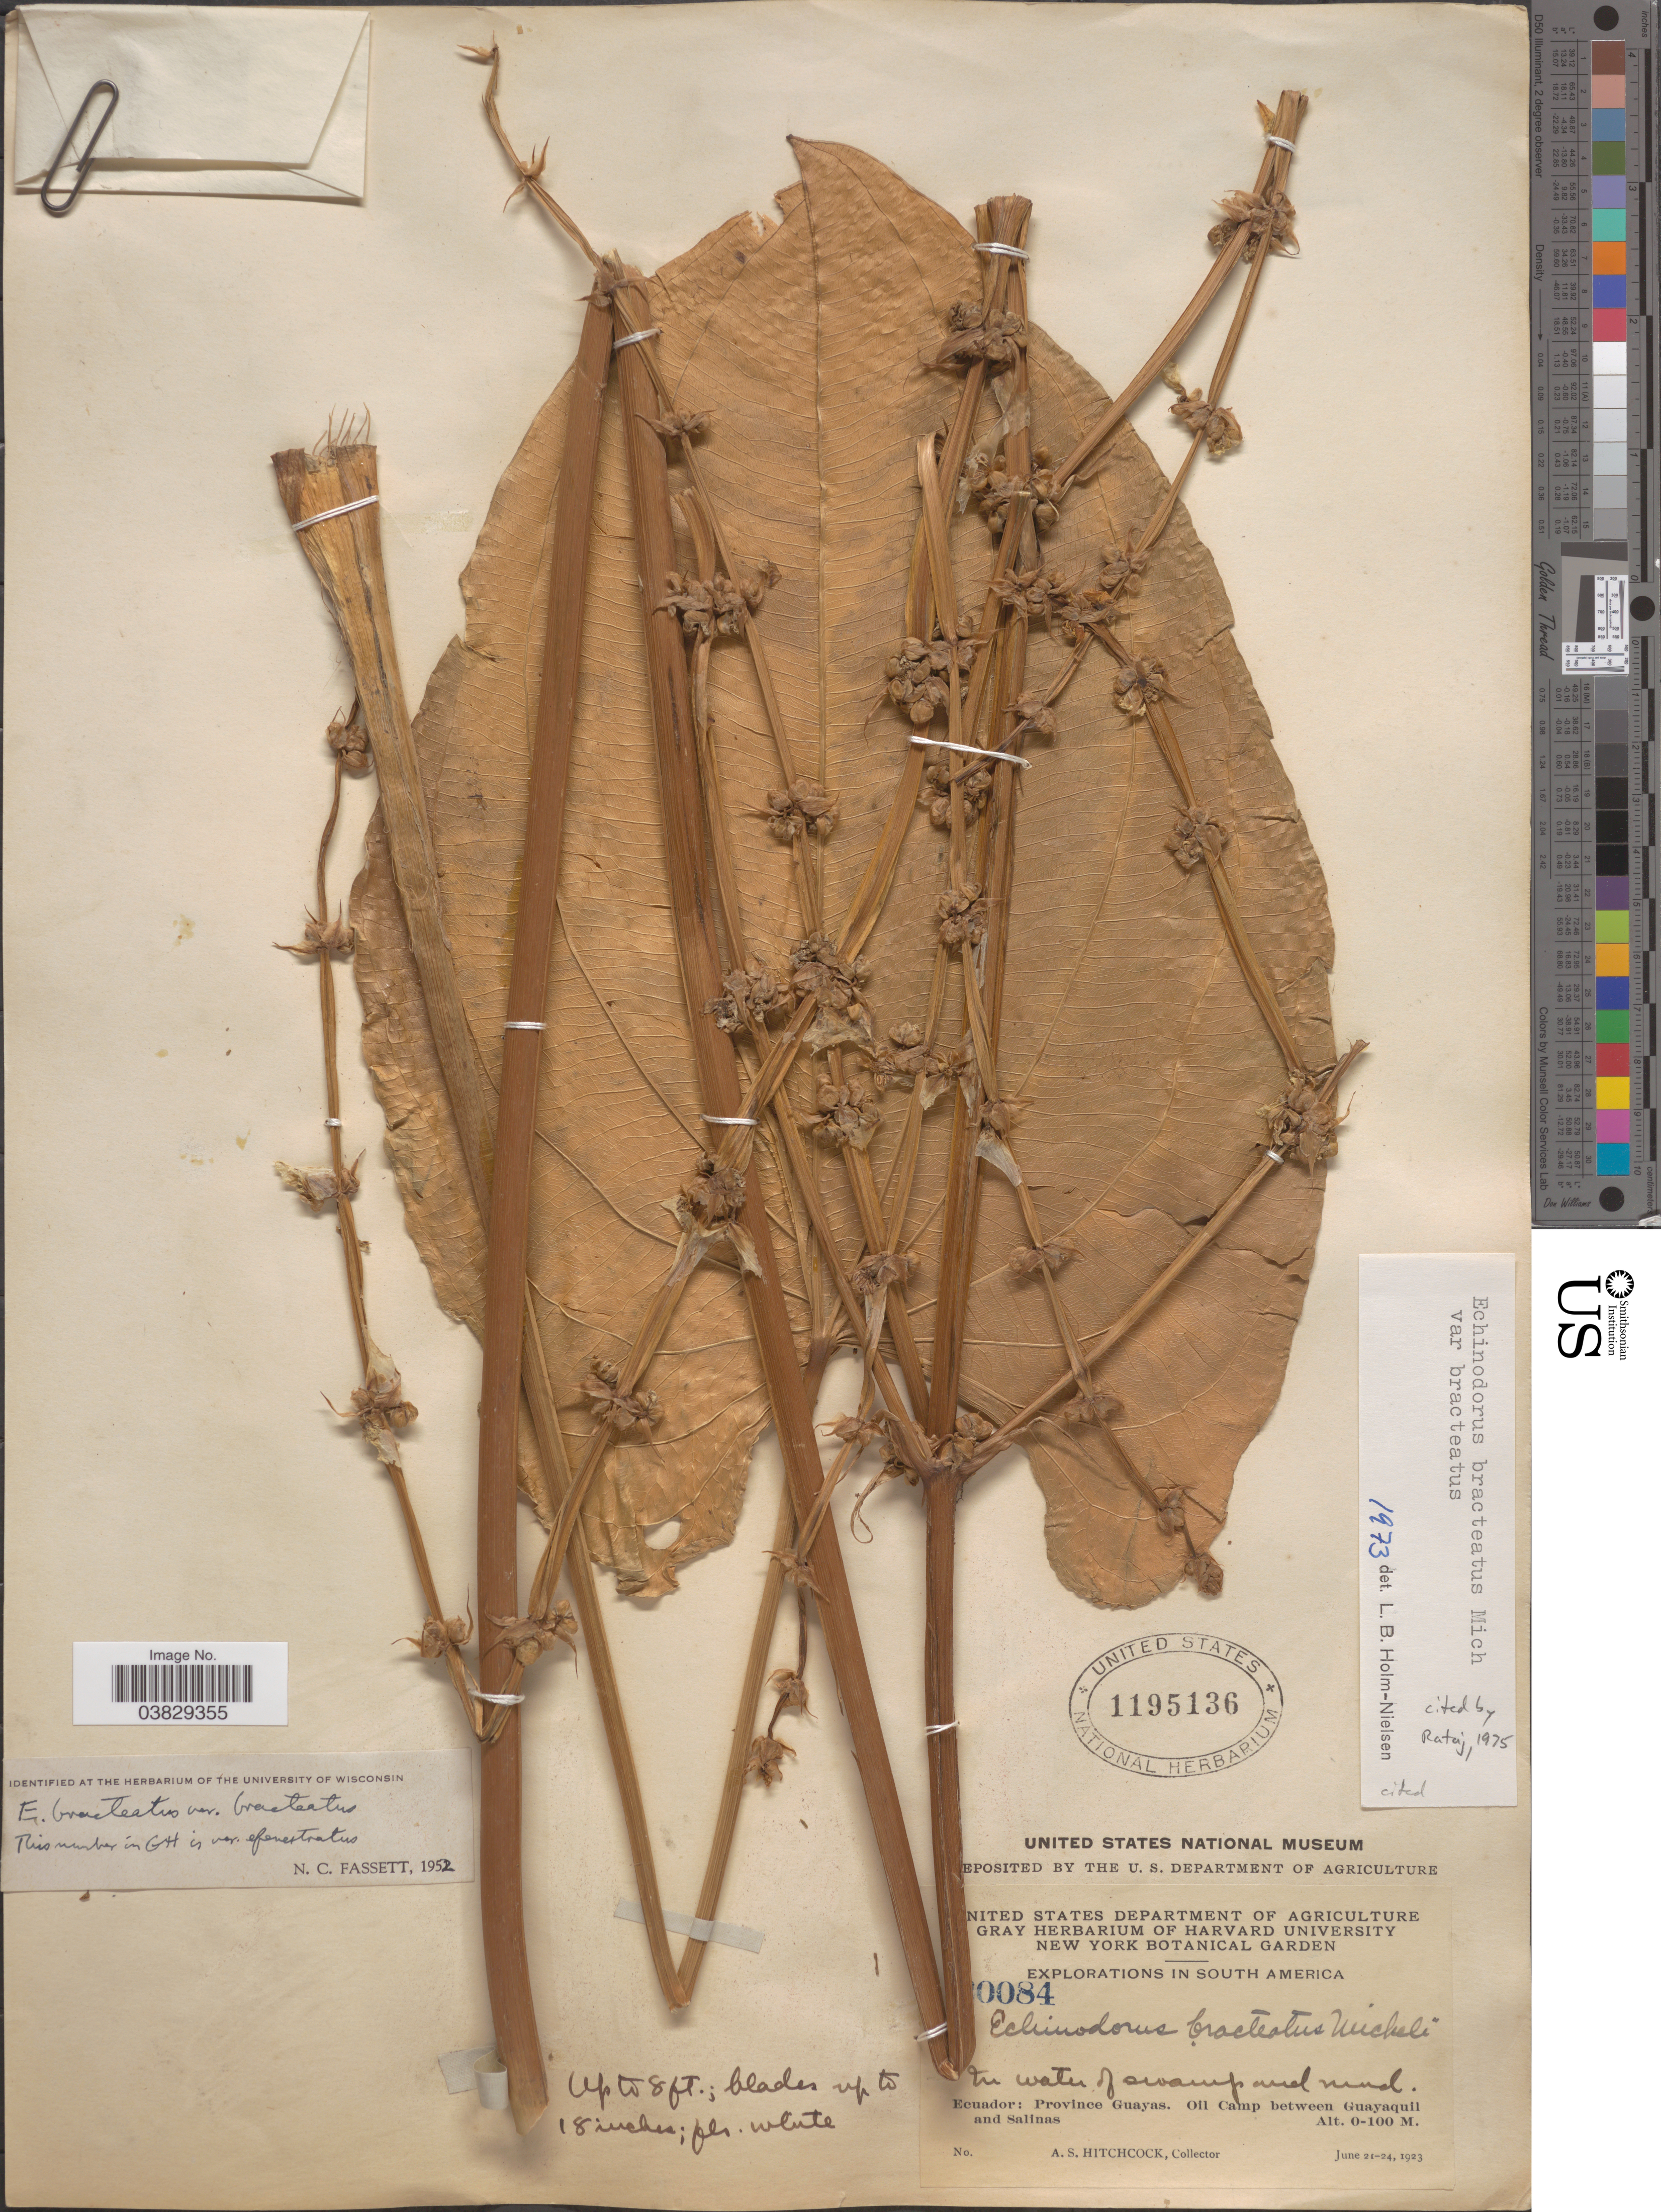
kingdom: Plantae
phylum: Tracheophyta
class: Liliopsida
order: Alismatales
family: Alismataceae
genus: Echinodorus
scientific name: Echinodorus bracteatus var. bracteatus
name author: Micheli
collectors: A. S. Hitchcock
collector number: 0084*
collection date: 1923-06-21/1923-06-24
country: Ecuador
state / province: Guayas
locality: Oil Camp between Guayaquil and Salinas.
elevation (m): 0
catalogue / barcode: US 1195136